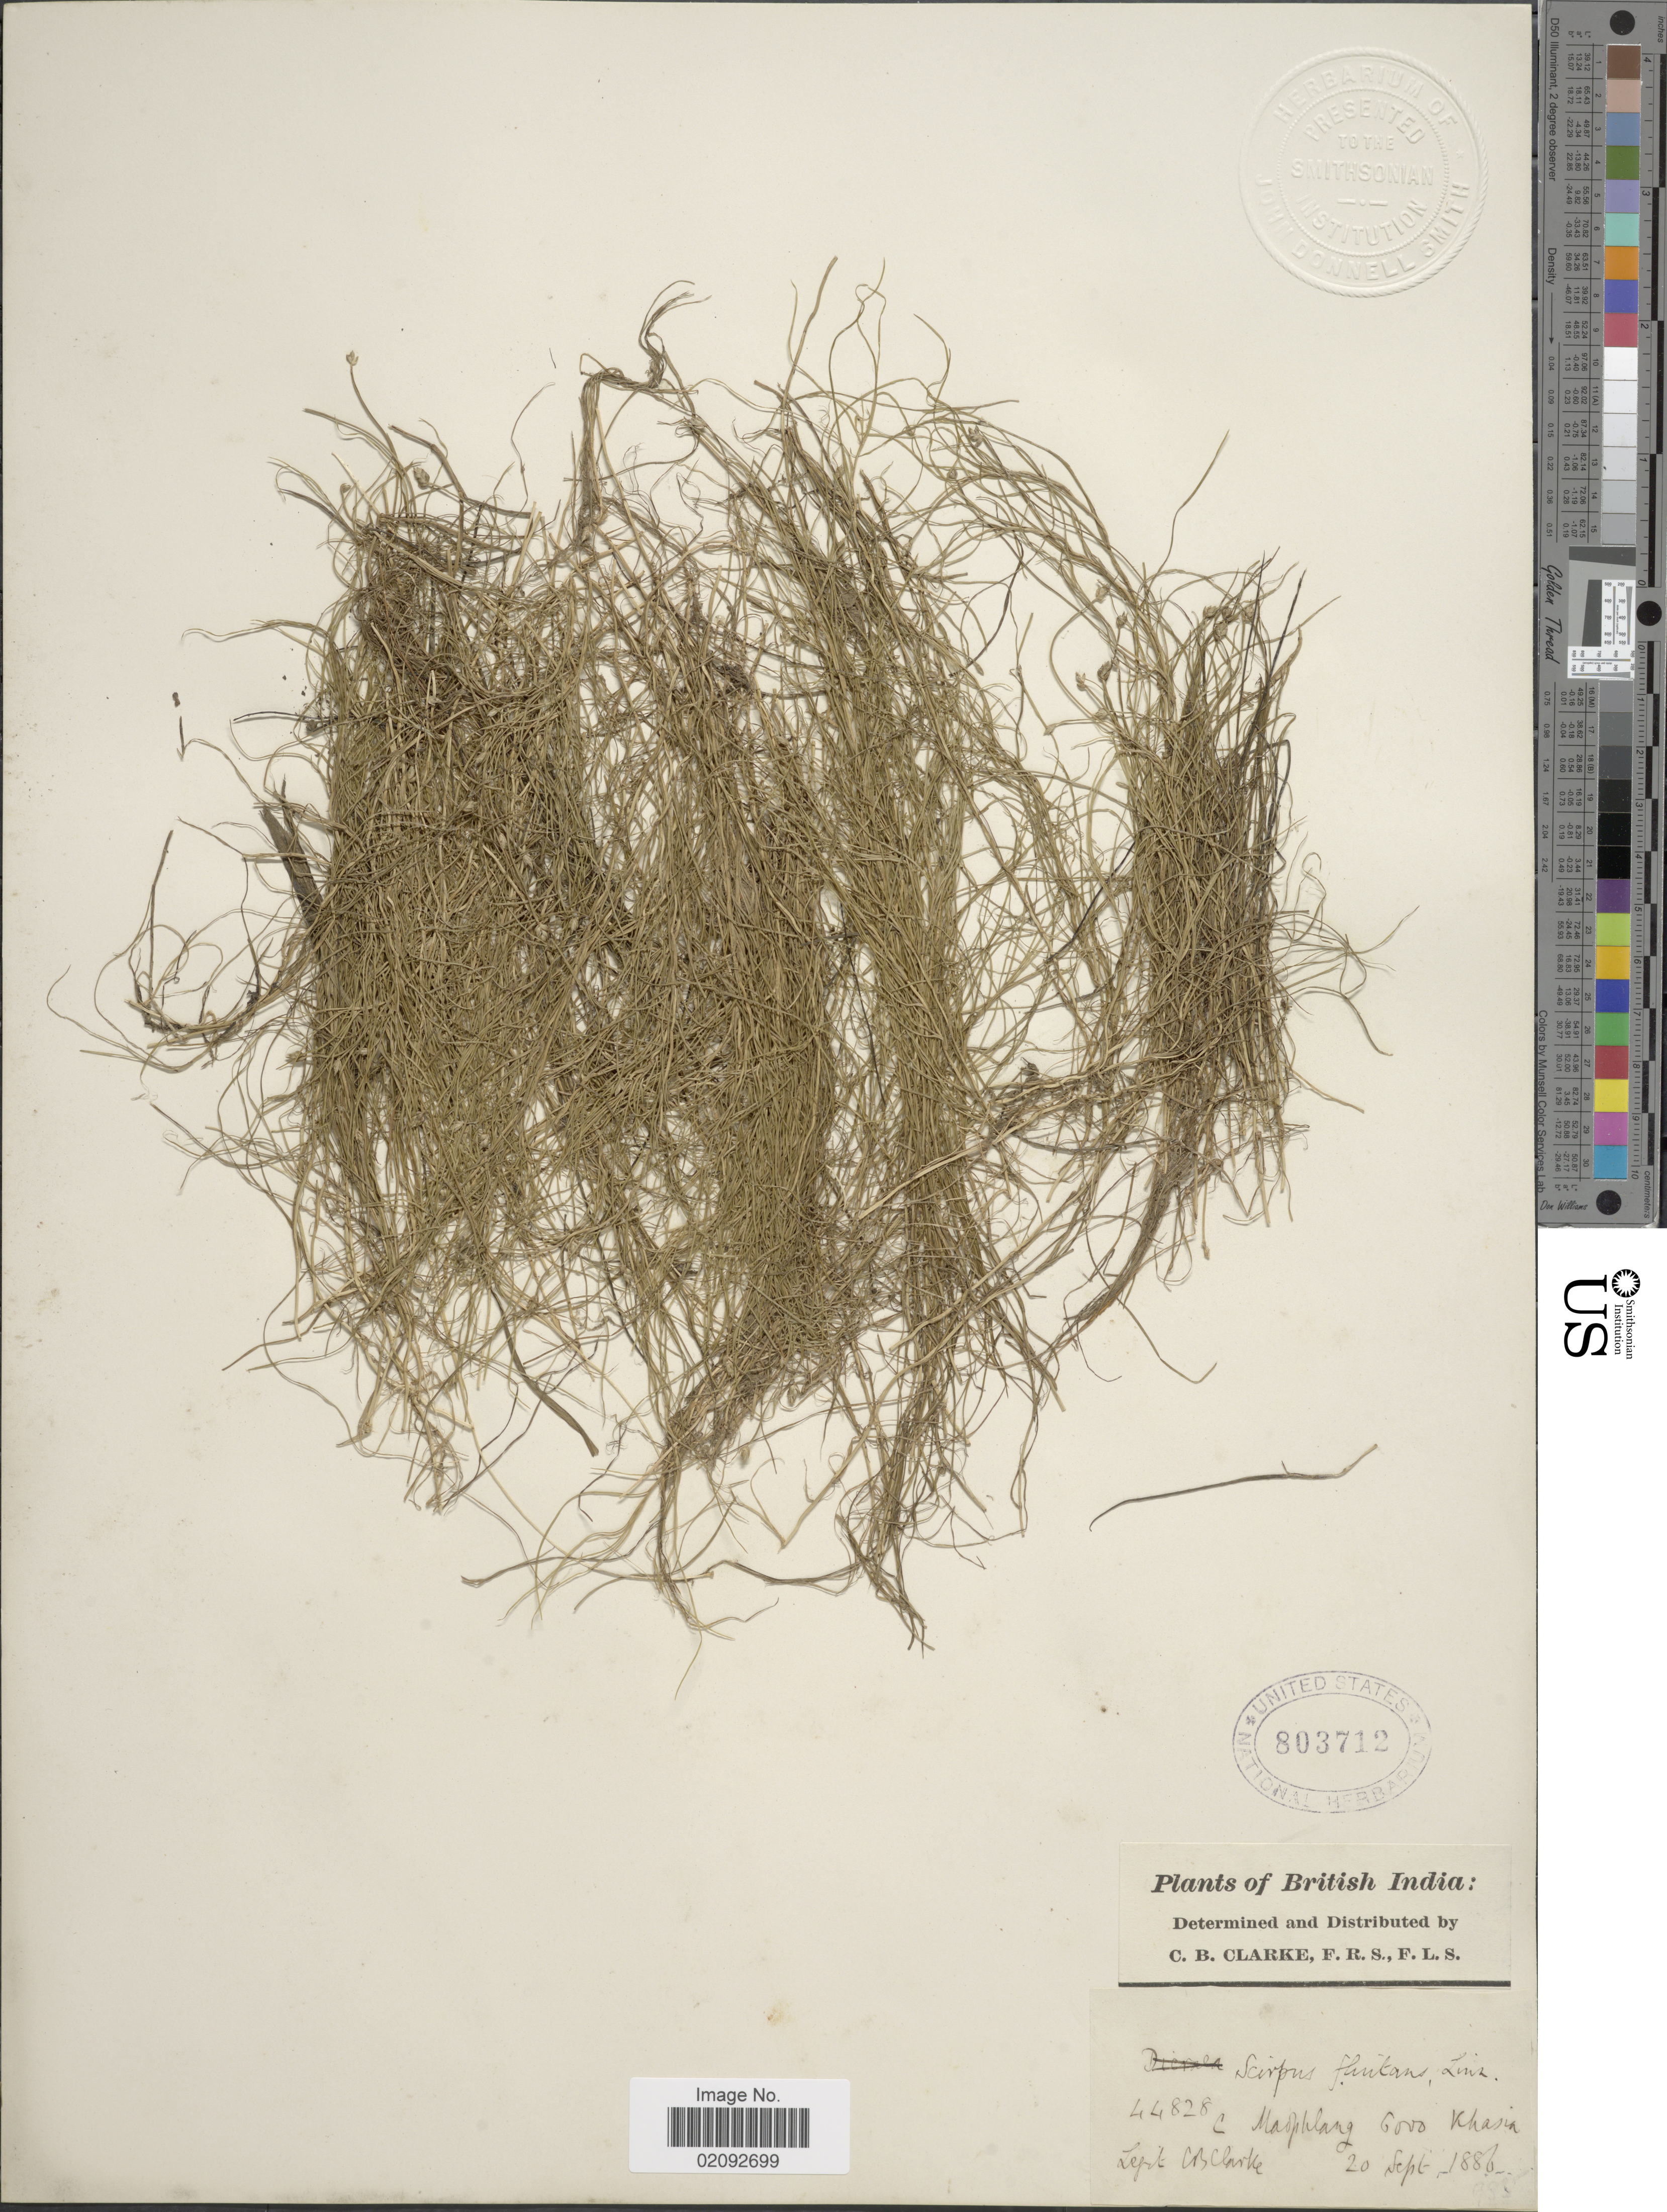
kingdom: Plantae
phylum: Tracheophyta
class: Liliopsida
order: Poales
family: Cyperaceae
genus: Isolepis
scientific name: Isolepis fluitans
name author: (L.) R. Br.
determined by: Strong, Mark T., (BOT), Smithsonian Institution - National Museum of Natural History (UNITED STATES)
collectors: C. B. Clarke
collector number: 44828C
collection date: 1886-09-20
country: India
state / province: Meghalaya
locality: British India, C Mawphlang, Khasia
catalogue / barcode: US 803712